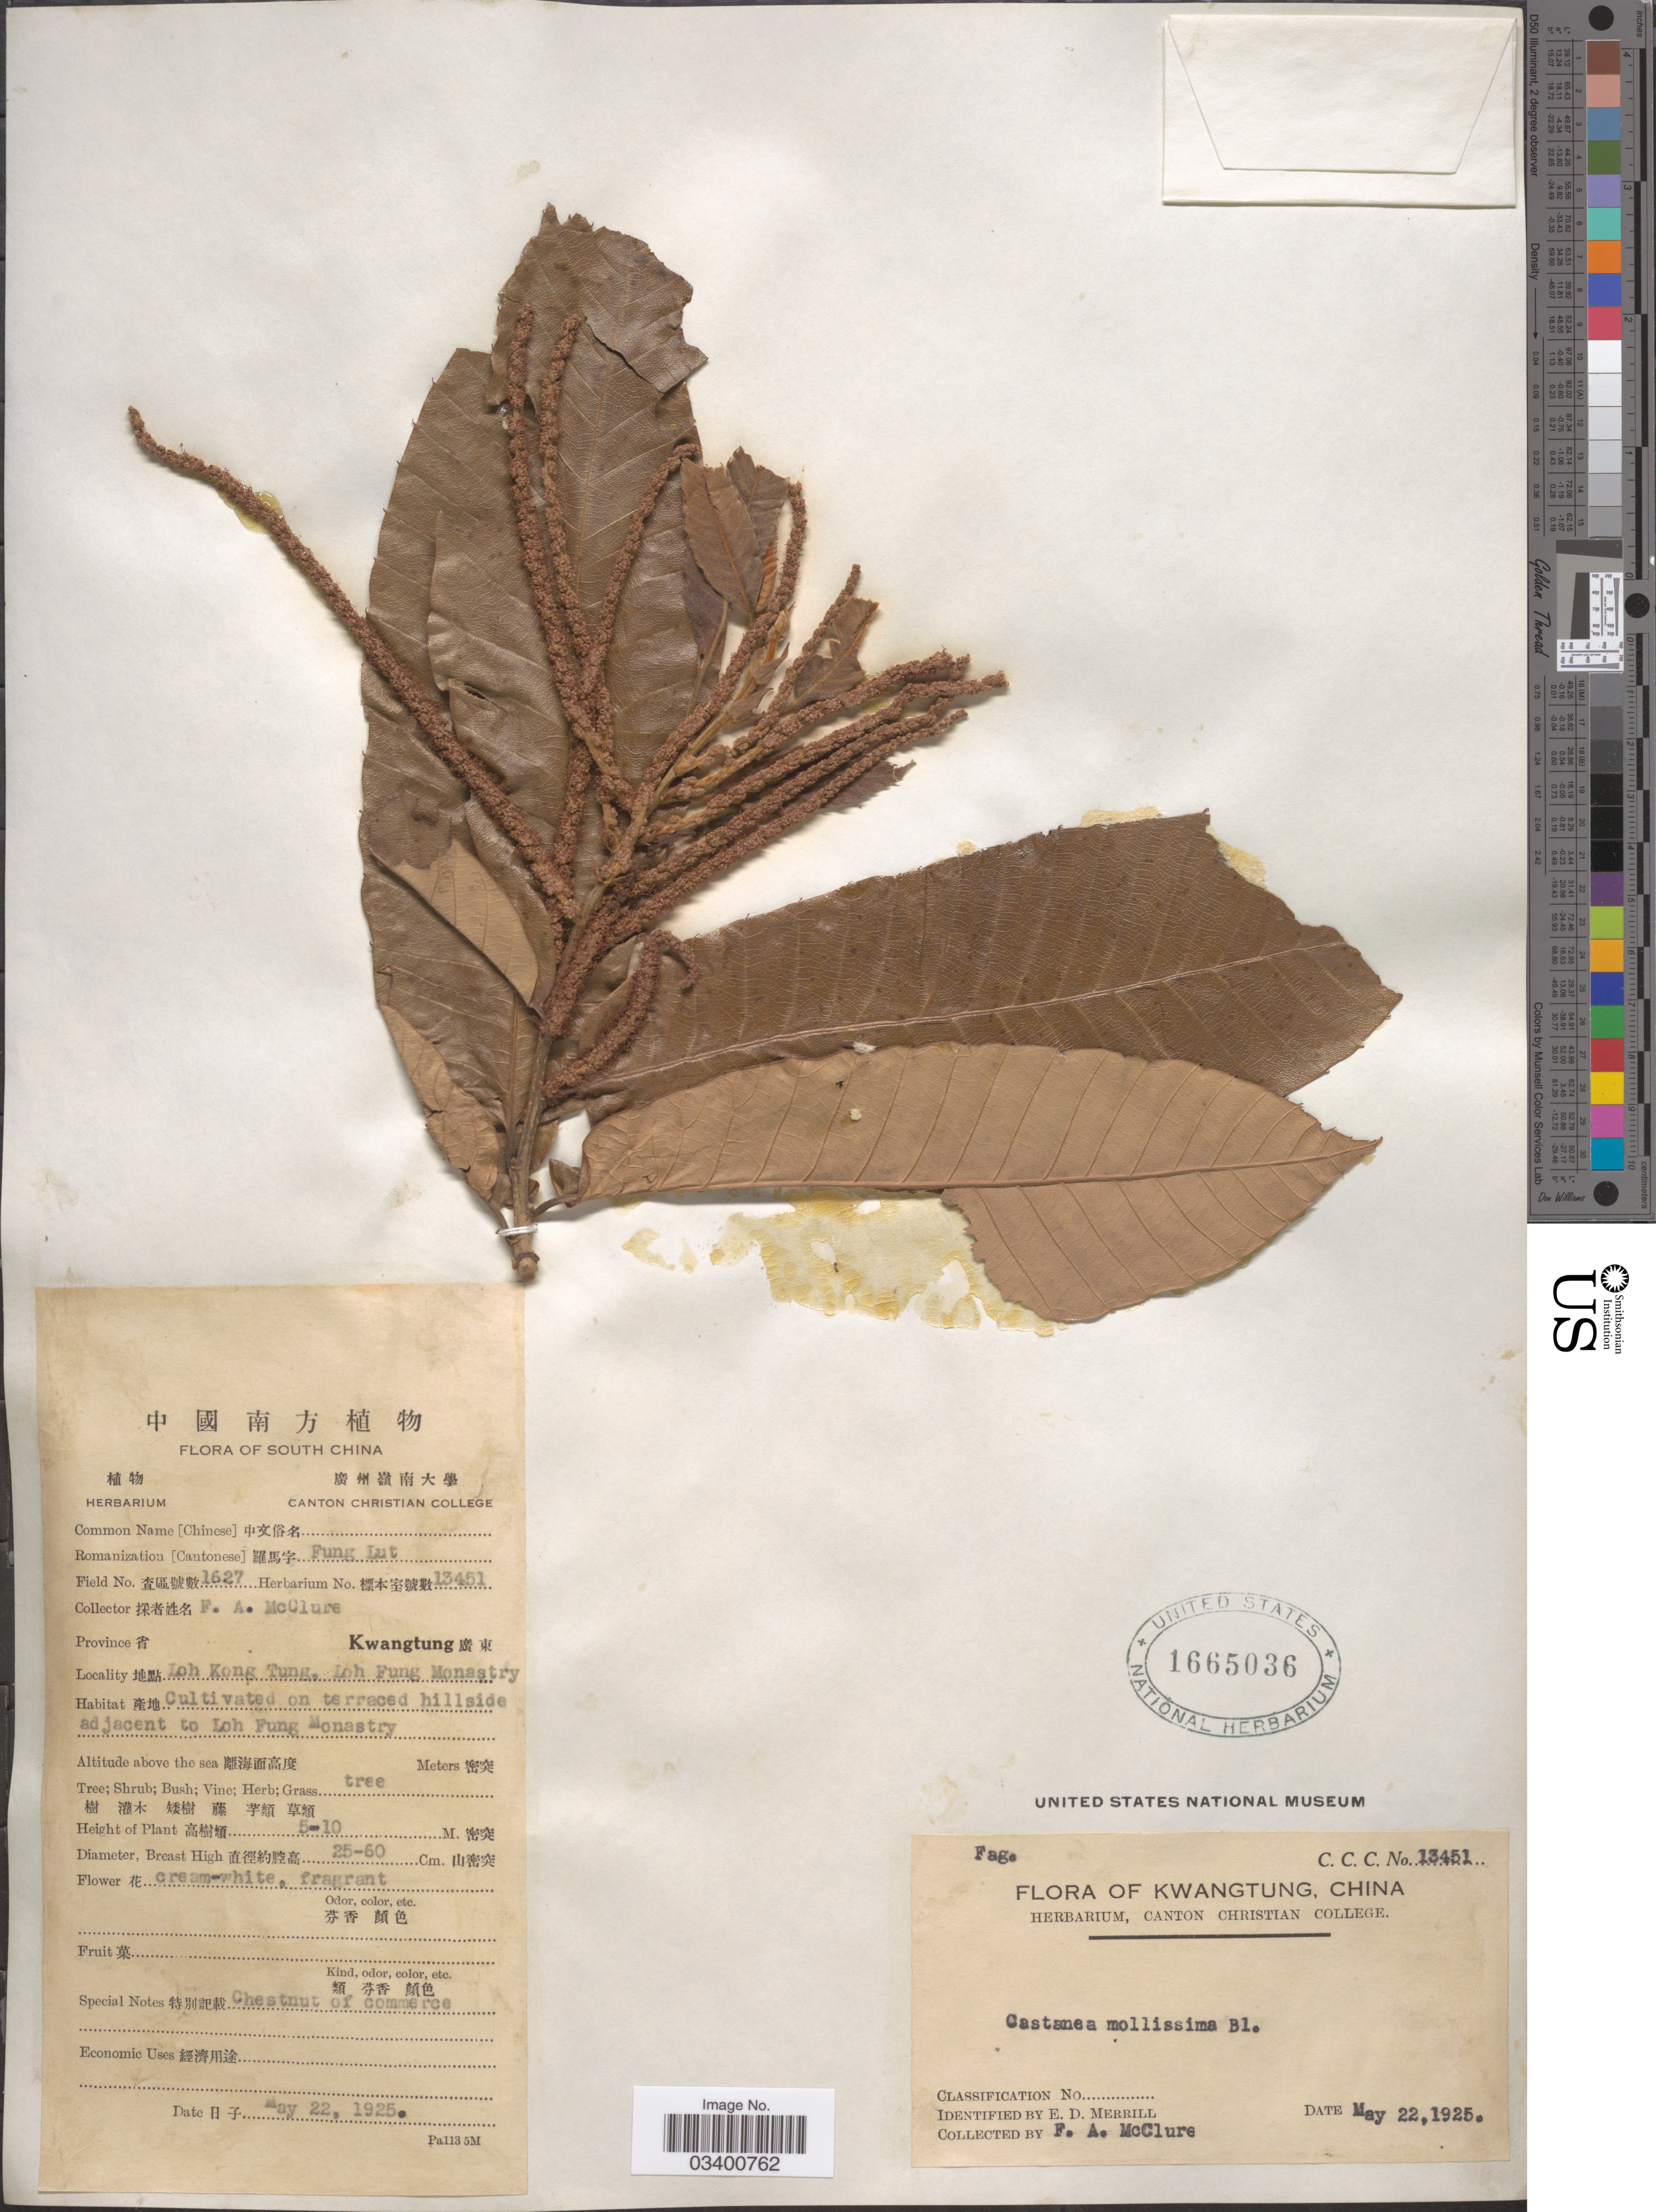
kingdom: Plantae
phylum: Tracheophyta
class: Magnoliopsida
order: Fagales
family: Fagaceae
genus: Castanea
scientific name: Castanea mollissima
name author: Blume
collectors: F. A. McClure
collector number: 1627/13451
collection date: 1925-05-22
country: China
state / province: Guangdong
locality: Province Kwantung . Loh Kong Tung, Loh Fung Monastry. Cultivated on terraced hillside adjacent to Loh Fung Monastry.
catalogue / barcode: US 1665036